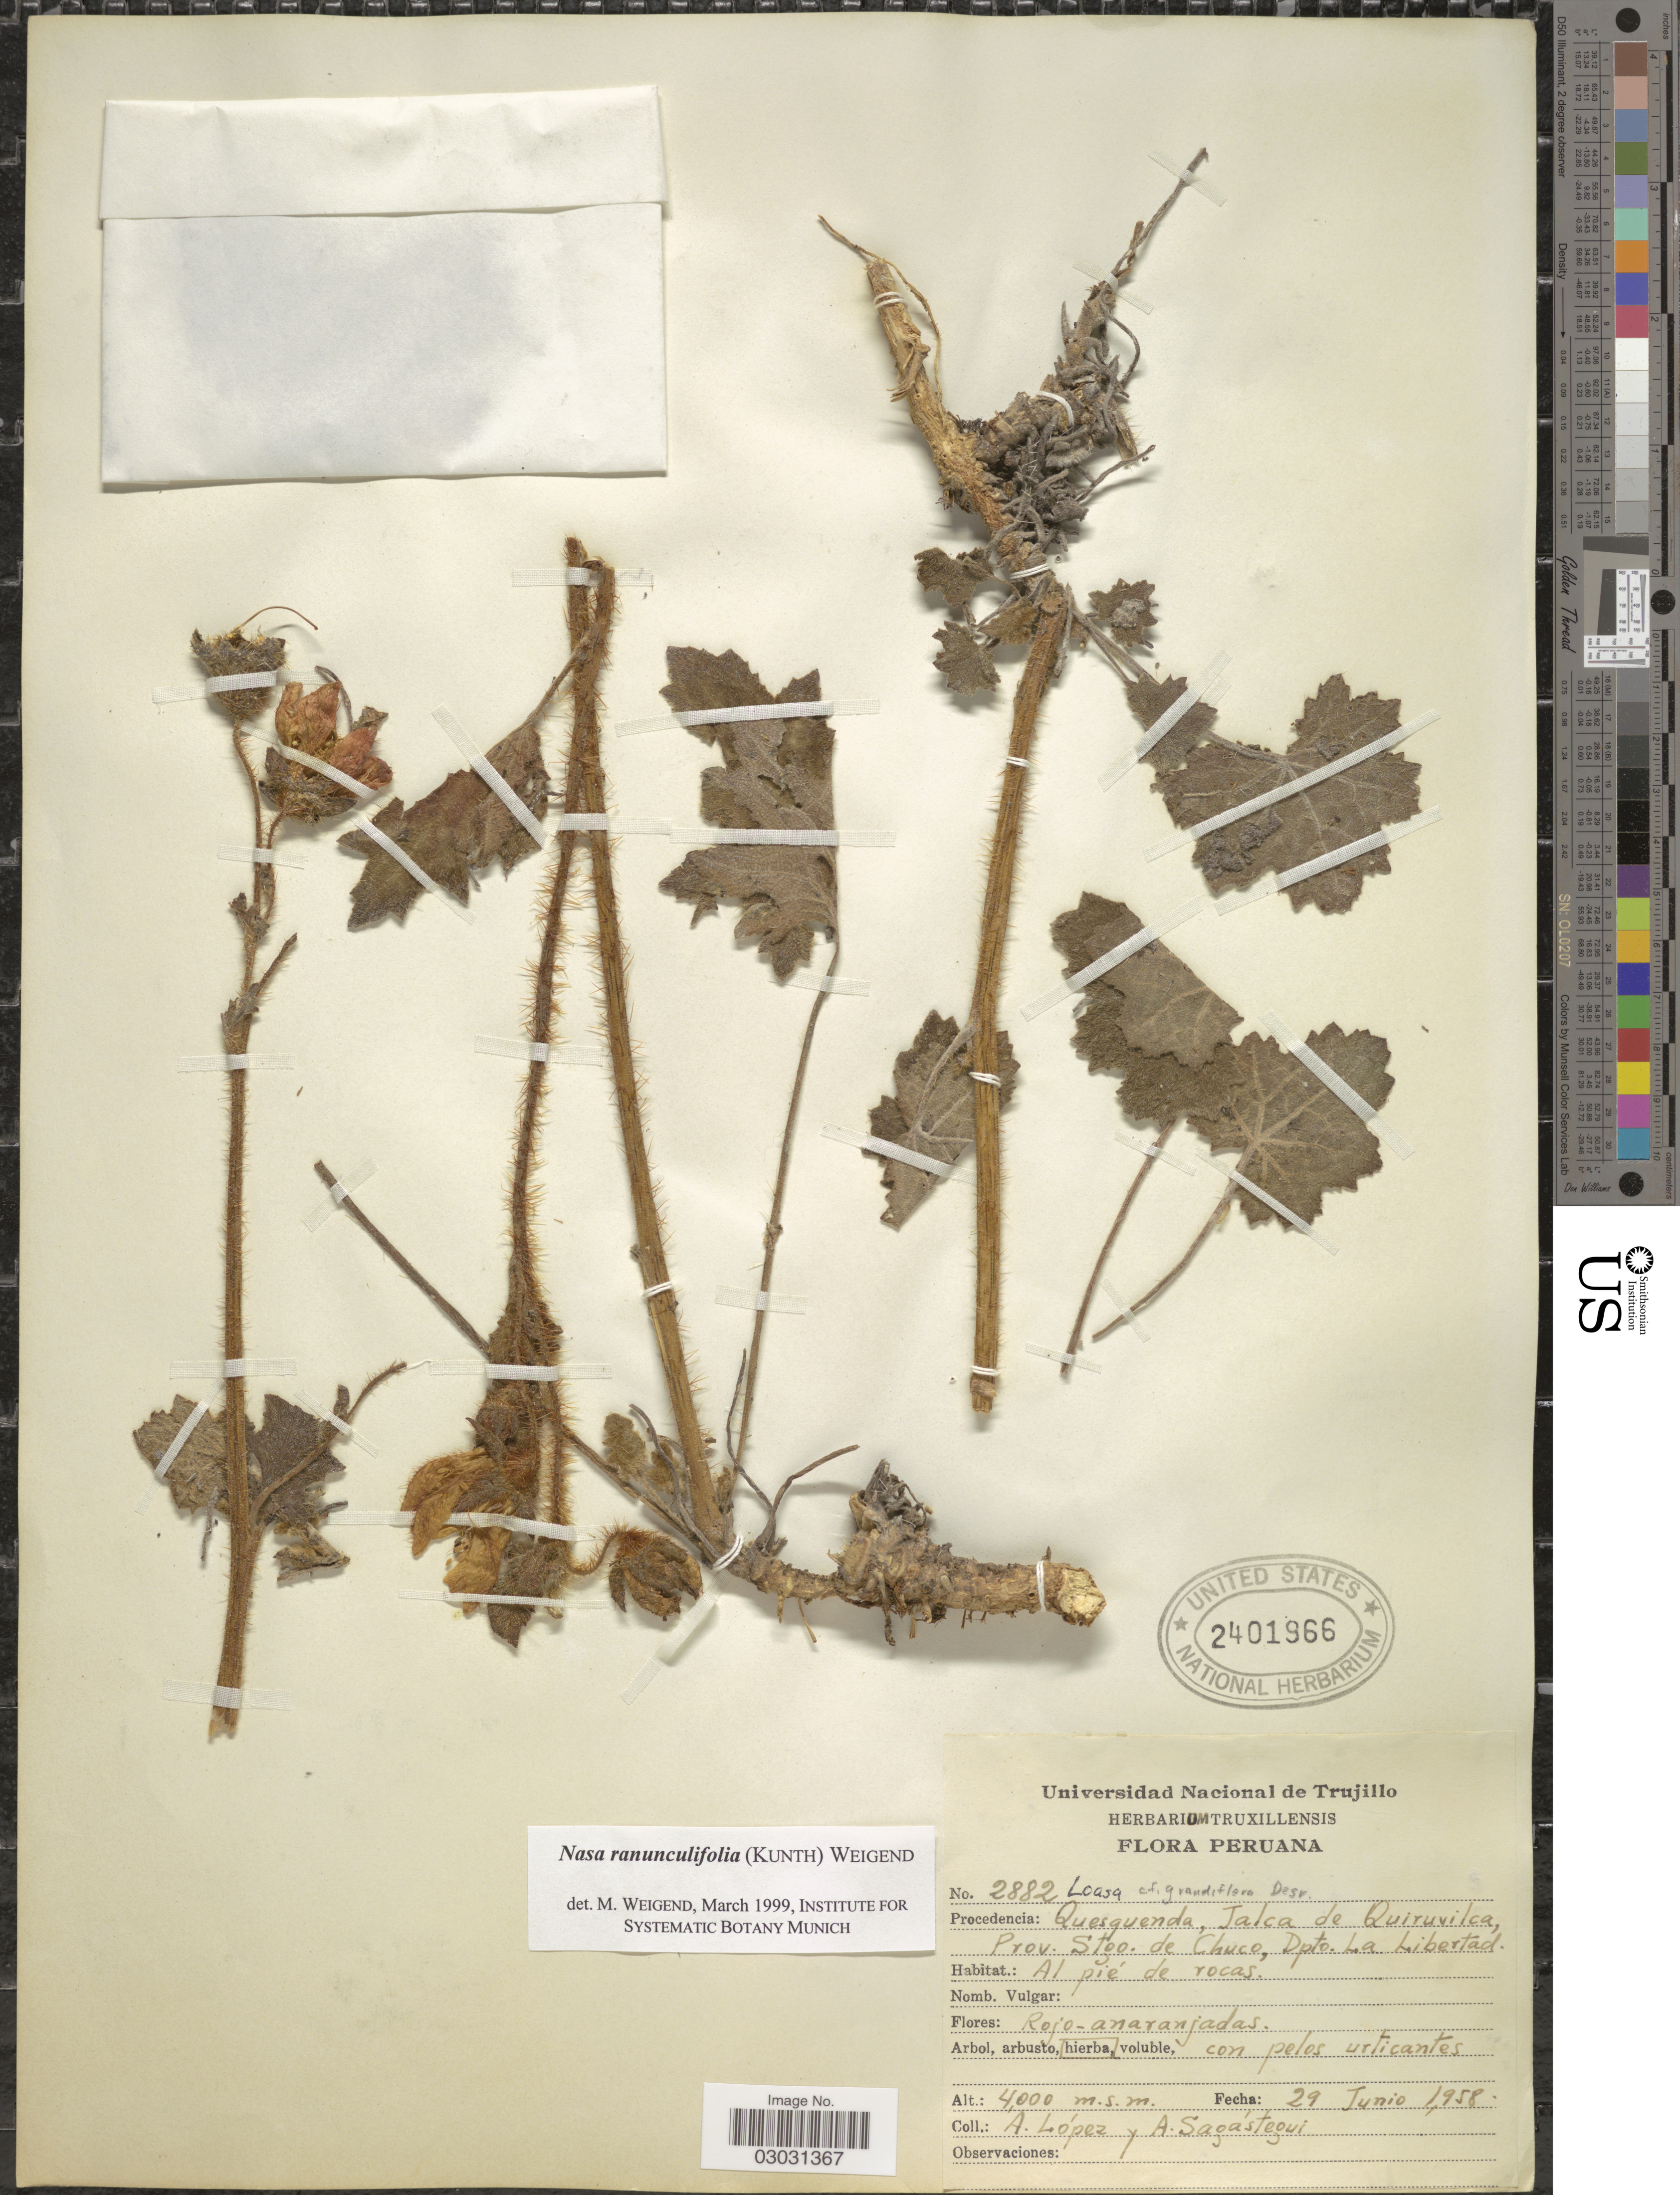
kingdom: Plantae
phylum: Tracheophyta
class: Magnoliopsida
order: Cornales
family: Loasaceae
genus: Nasa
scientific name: Nasa ranunculifolia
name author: (Kunth) Weigend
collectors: A. López & A. Sagastegui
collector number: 2882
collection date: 1958-06-29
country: Peru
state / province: La Libertad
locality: Procedencia: Quesquenda, Jalca de Quiruvilca, Prov. Stgo. de Chuco, Dpto. La Libertad.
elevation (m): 4000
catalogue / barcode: US 2401966